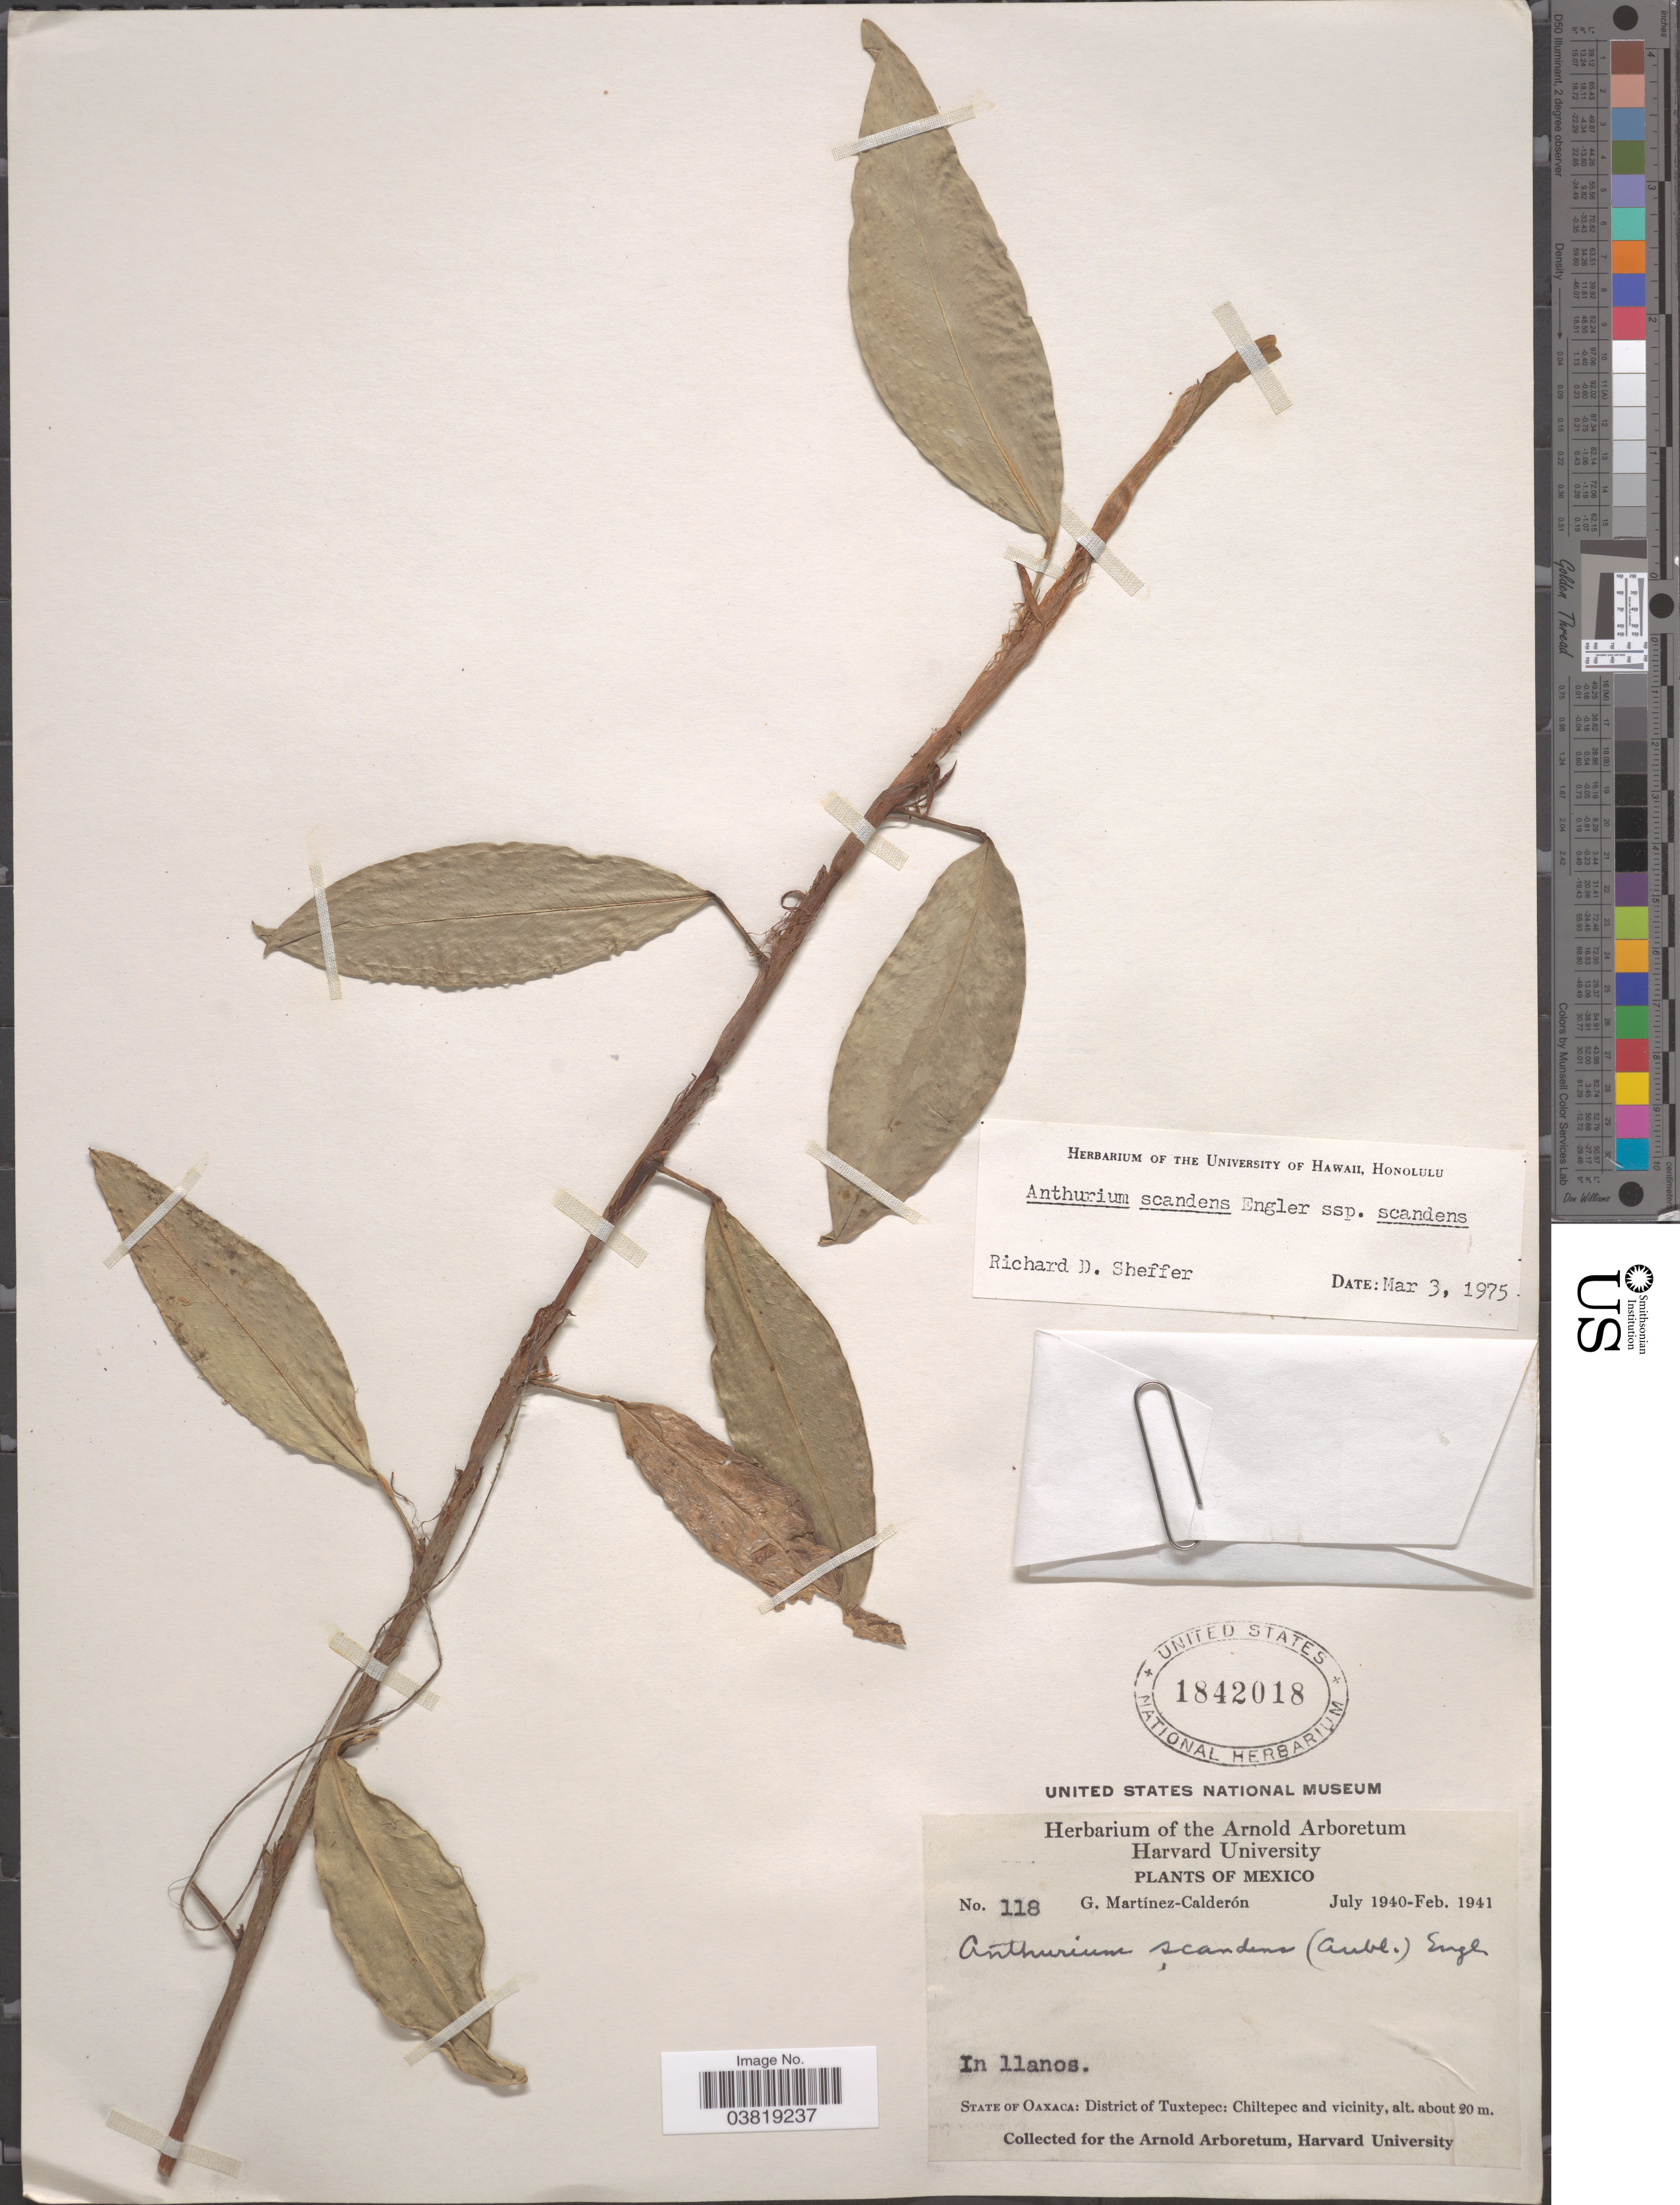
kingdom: Plantae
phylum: Tracheophyta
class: Liliopsida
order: Alismatales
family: Araceae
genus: Anthurium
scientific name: Anthurium scandens var. scandens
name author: (Aubl.) Engl.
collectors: G. Martínez Calderón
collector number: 118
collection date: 1940-07/1941-02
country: Mexico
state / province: Oaxaca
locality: District of Tuxtepec: Chiltepec and vicinity.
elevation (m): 20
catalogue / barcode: US 1842018